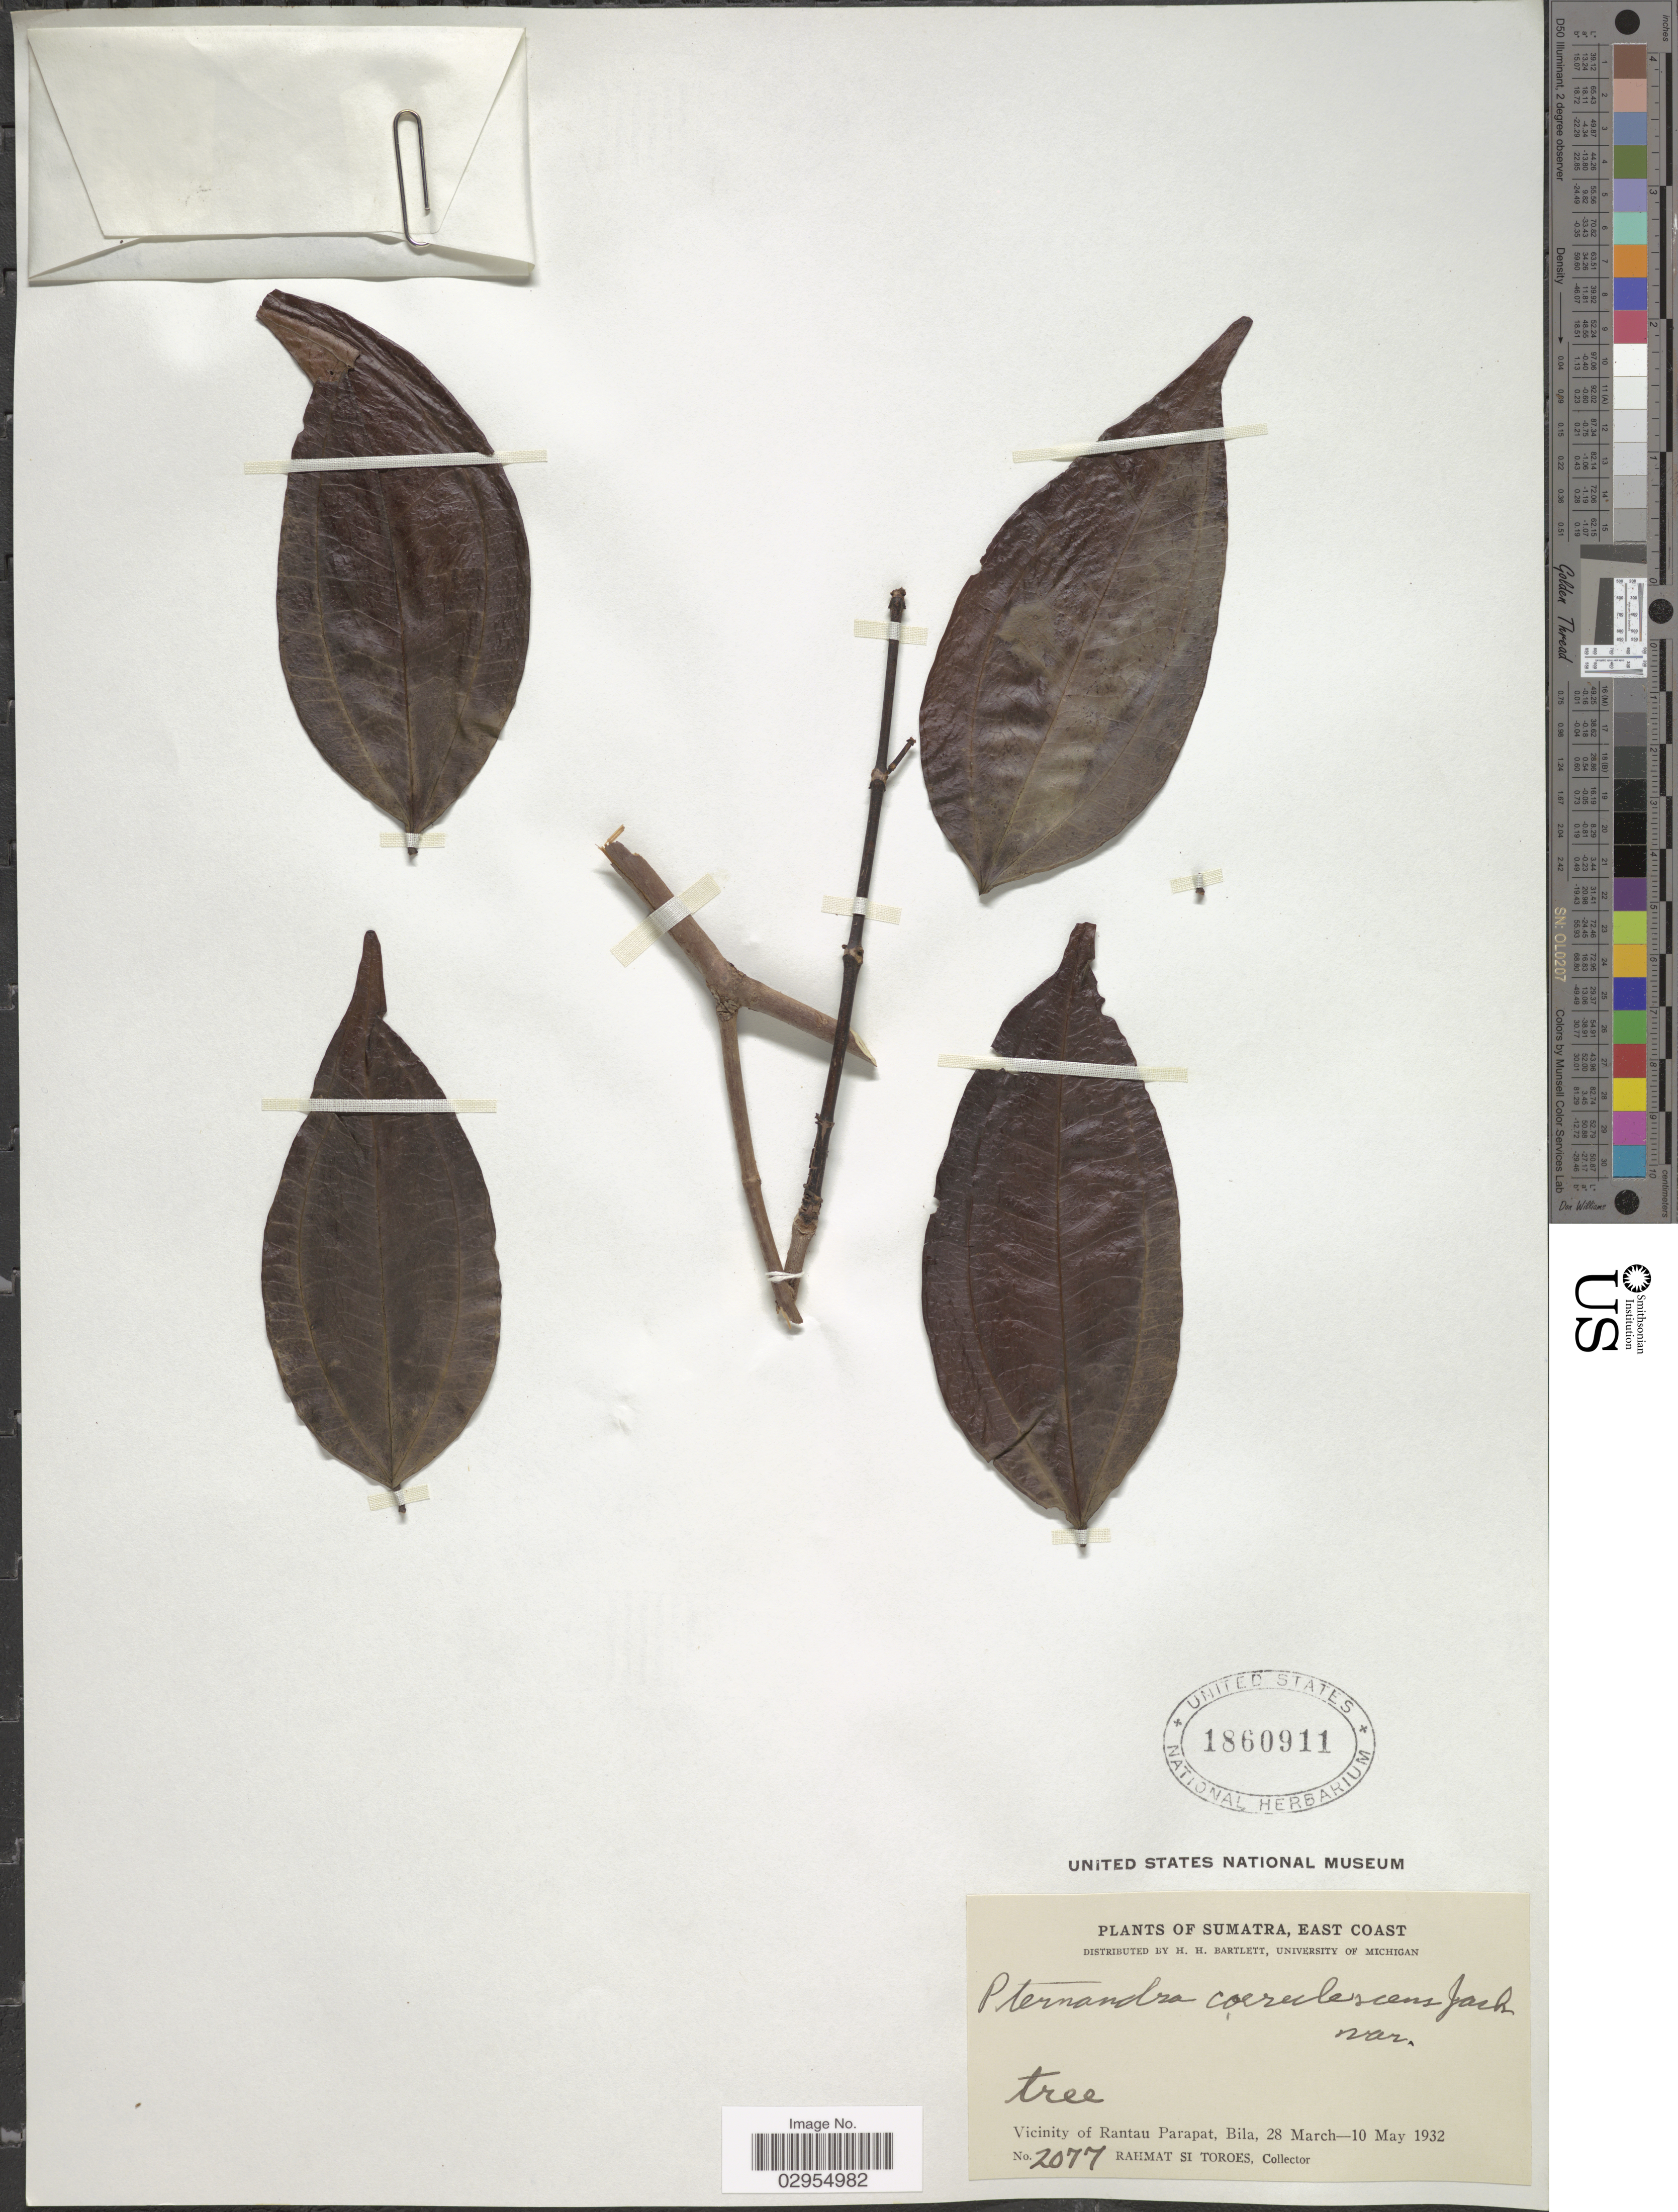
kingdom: Plantae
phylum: Tracheophyta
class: Magnoliopsida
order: Myrtales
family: Melastomataceae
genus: Pternandra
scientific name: Pternandra coerulescens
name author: Jack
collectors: Rahmat Si Boeea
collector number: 2077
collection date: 1932-03-28/1932-05-10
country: Indonesia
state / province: Sumatra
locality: East Coast. Vicinity of Rantau Parapat, Bila.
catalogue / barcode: US 1860911